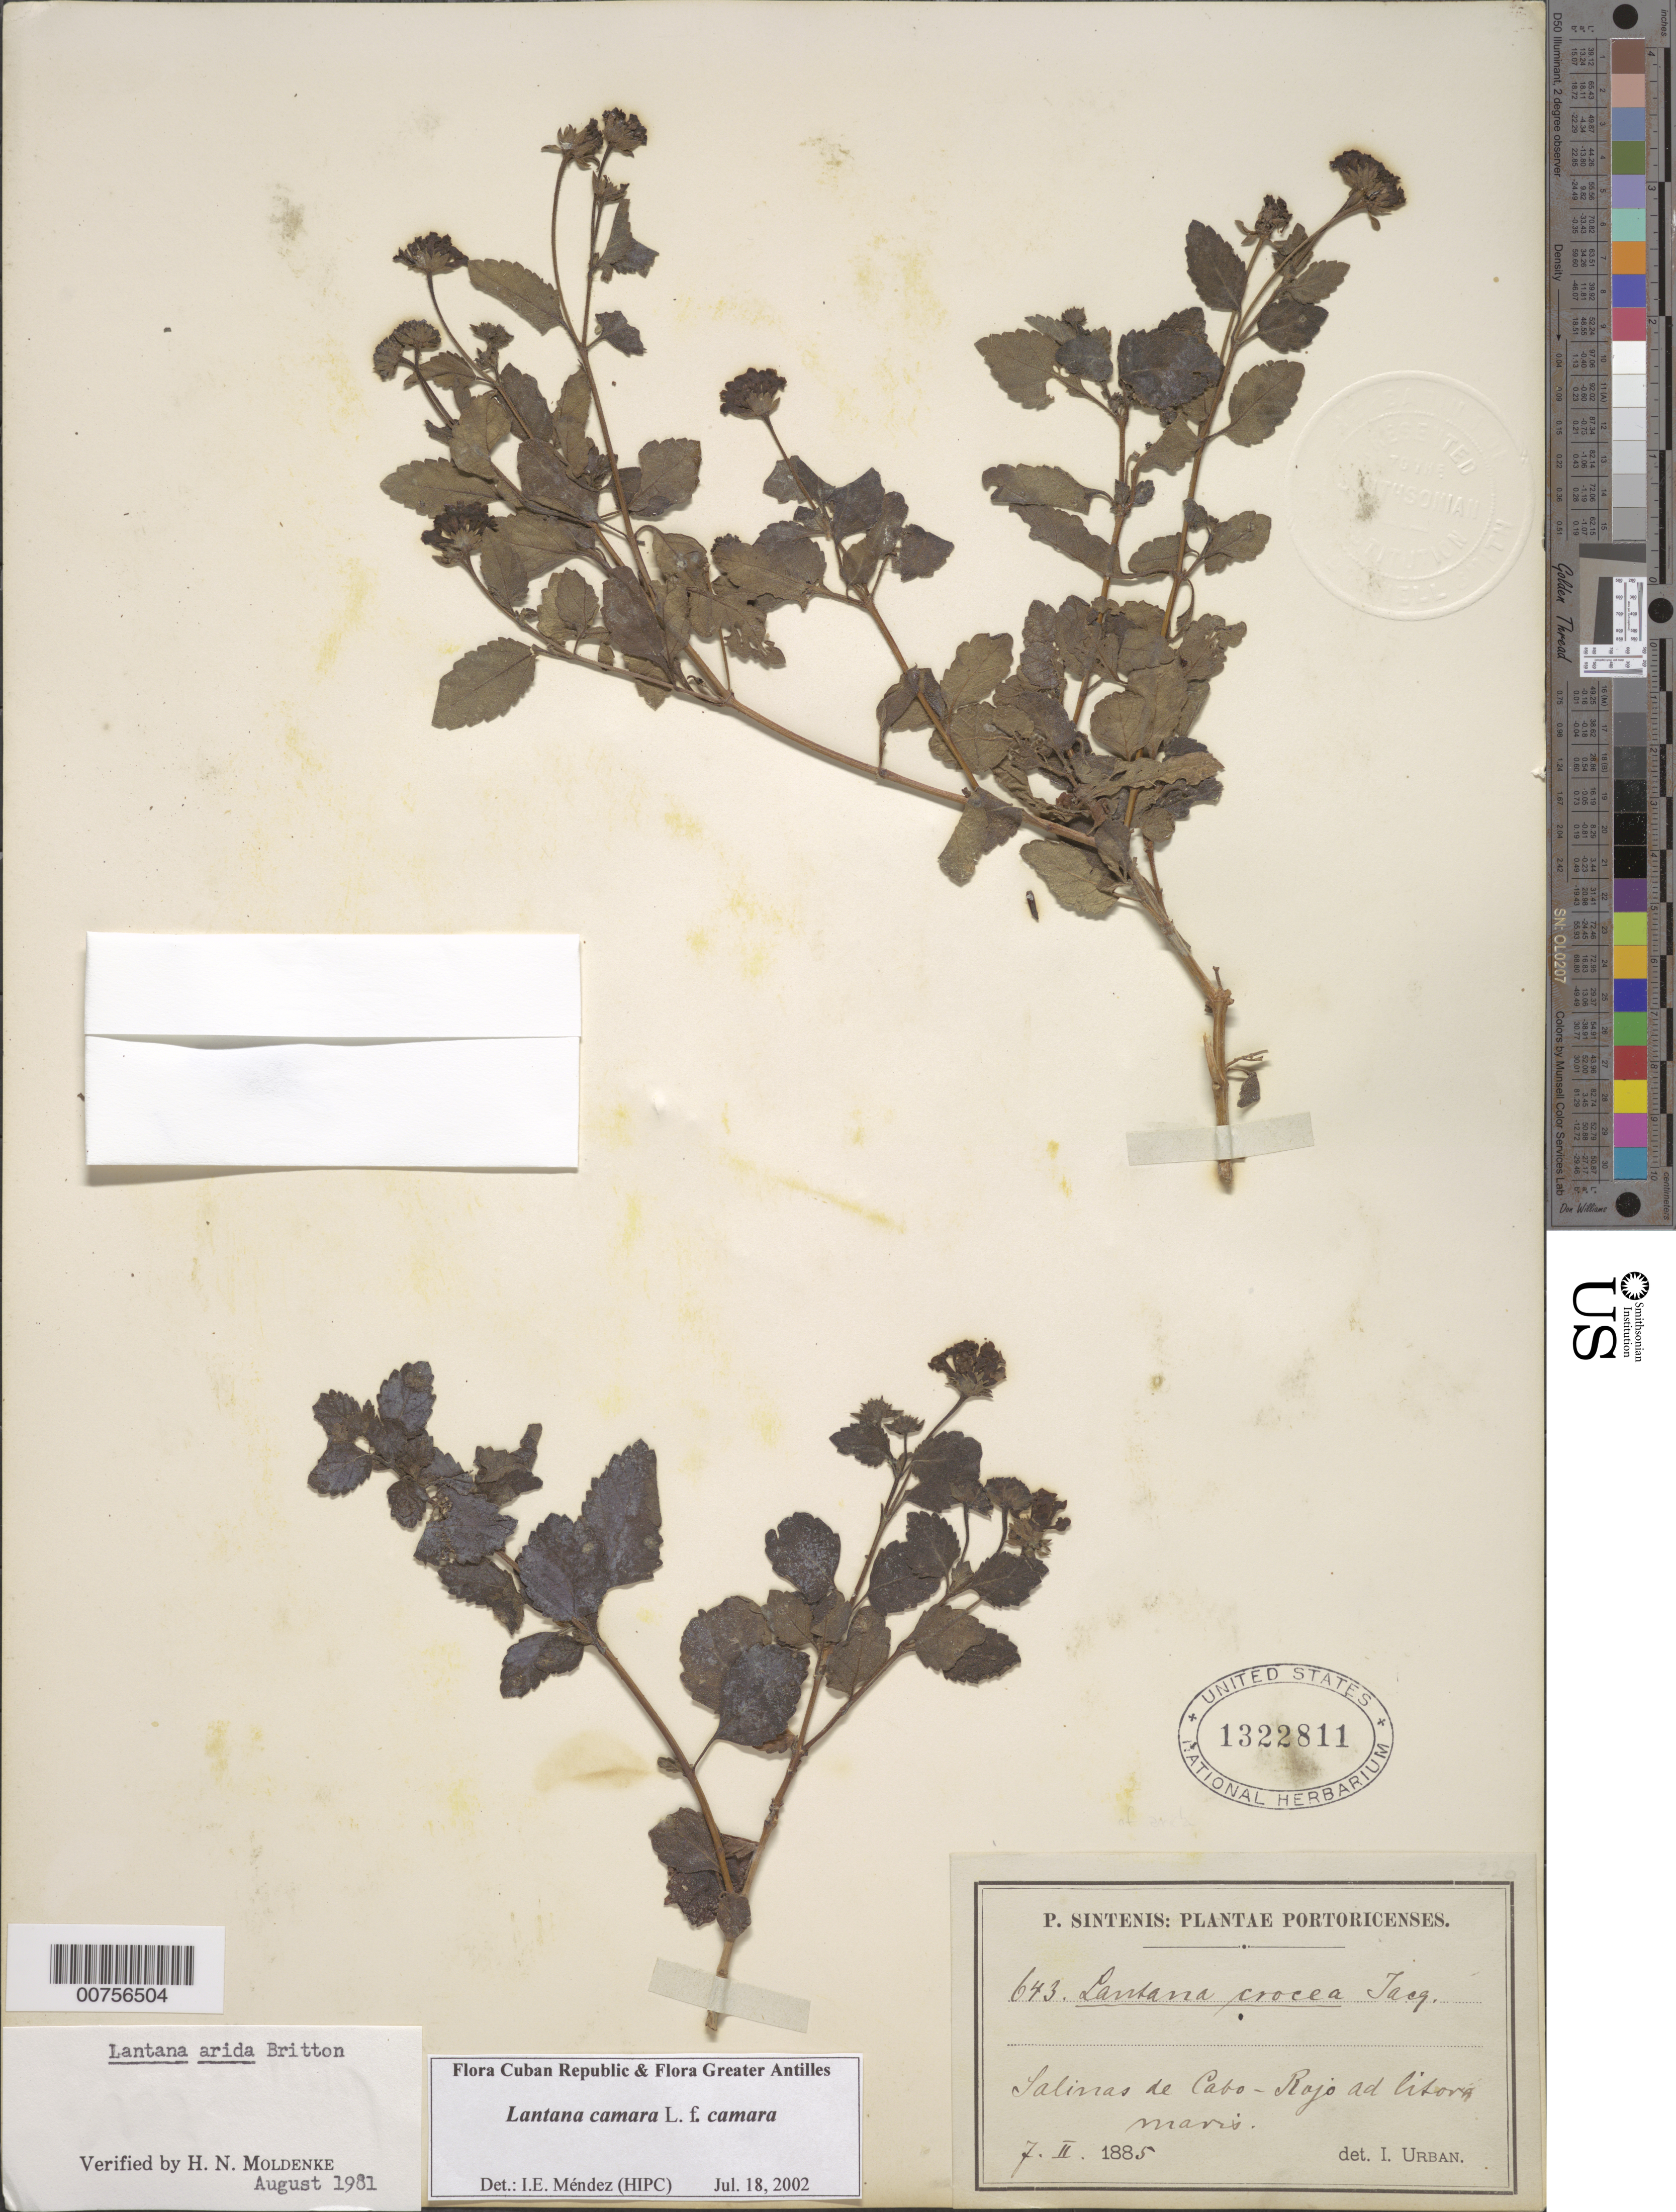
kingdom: Plantae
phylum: Tracheophyta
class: Magnoliopsida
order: Lamiales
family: Verbenaceae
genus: Lantana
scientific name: Lantana camara f. camara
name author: L.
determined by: Méndez, Isidro E., (HIPC)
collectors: P. Sintenis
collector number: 643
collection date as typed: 07 Feb 1885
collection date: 1885-02-07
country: Puerto Rico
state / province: Cabo Rojo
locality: Salinas de Cabo Rojo ad litoralis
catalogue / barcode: US 1322811